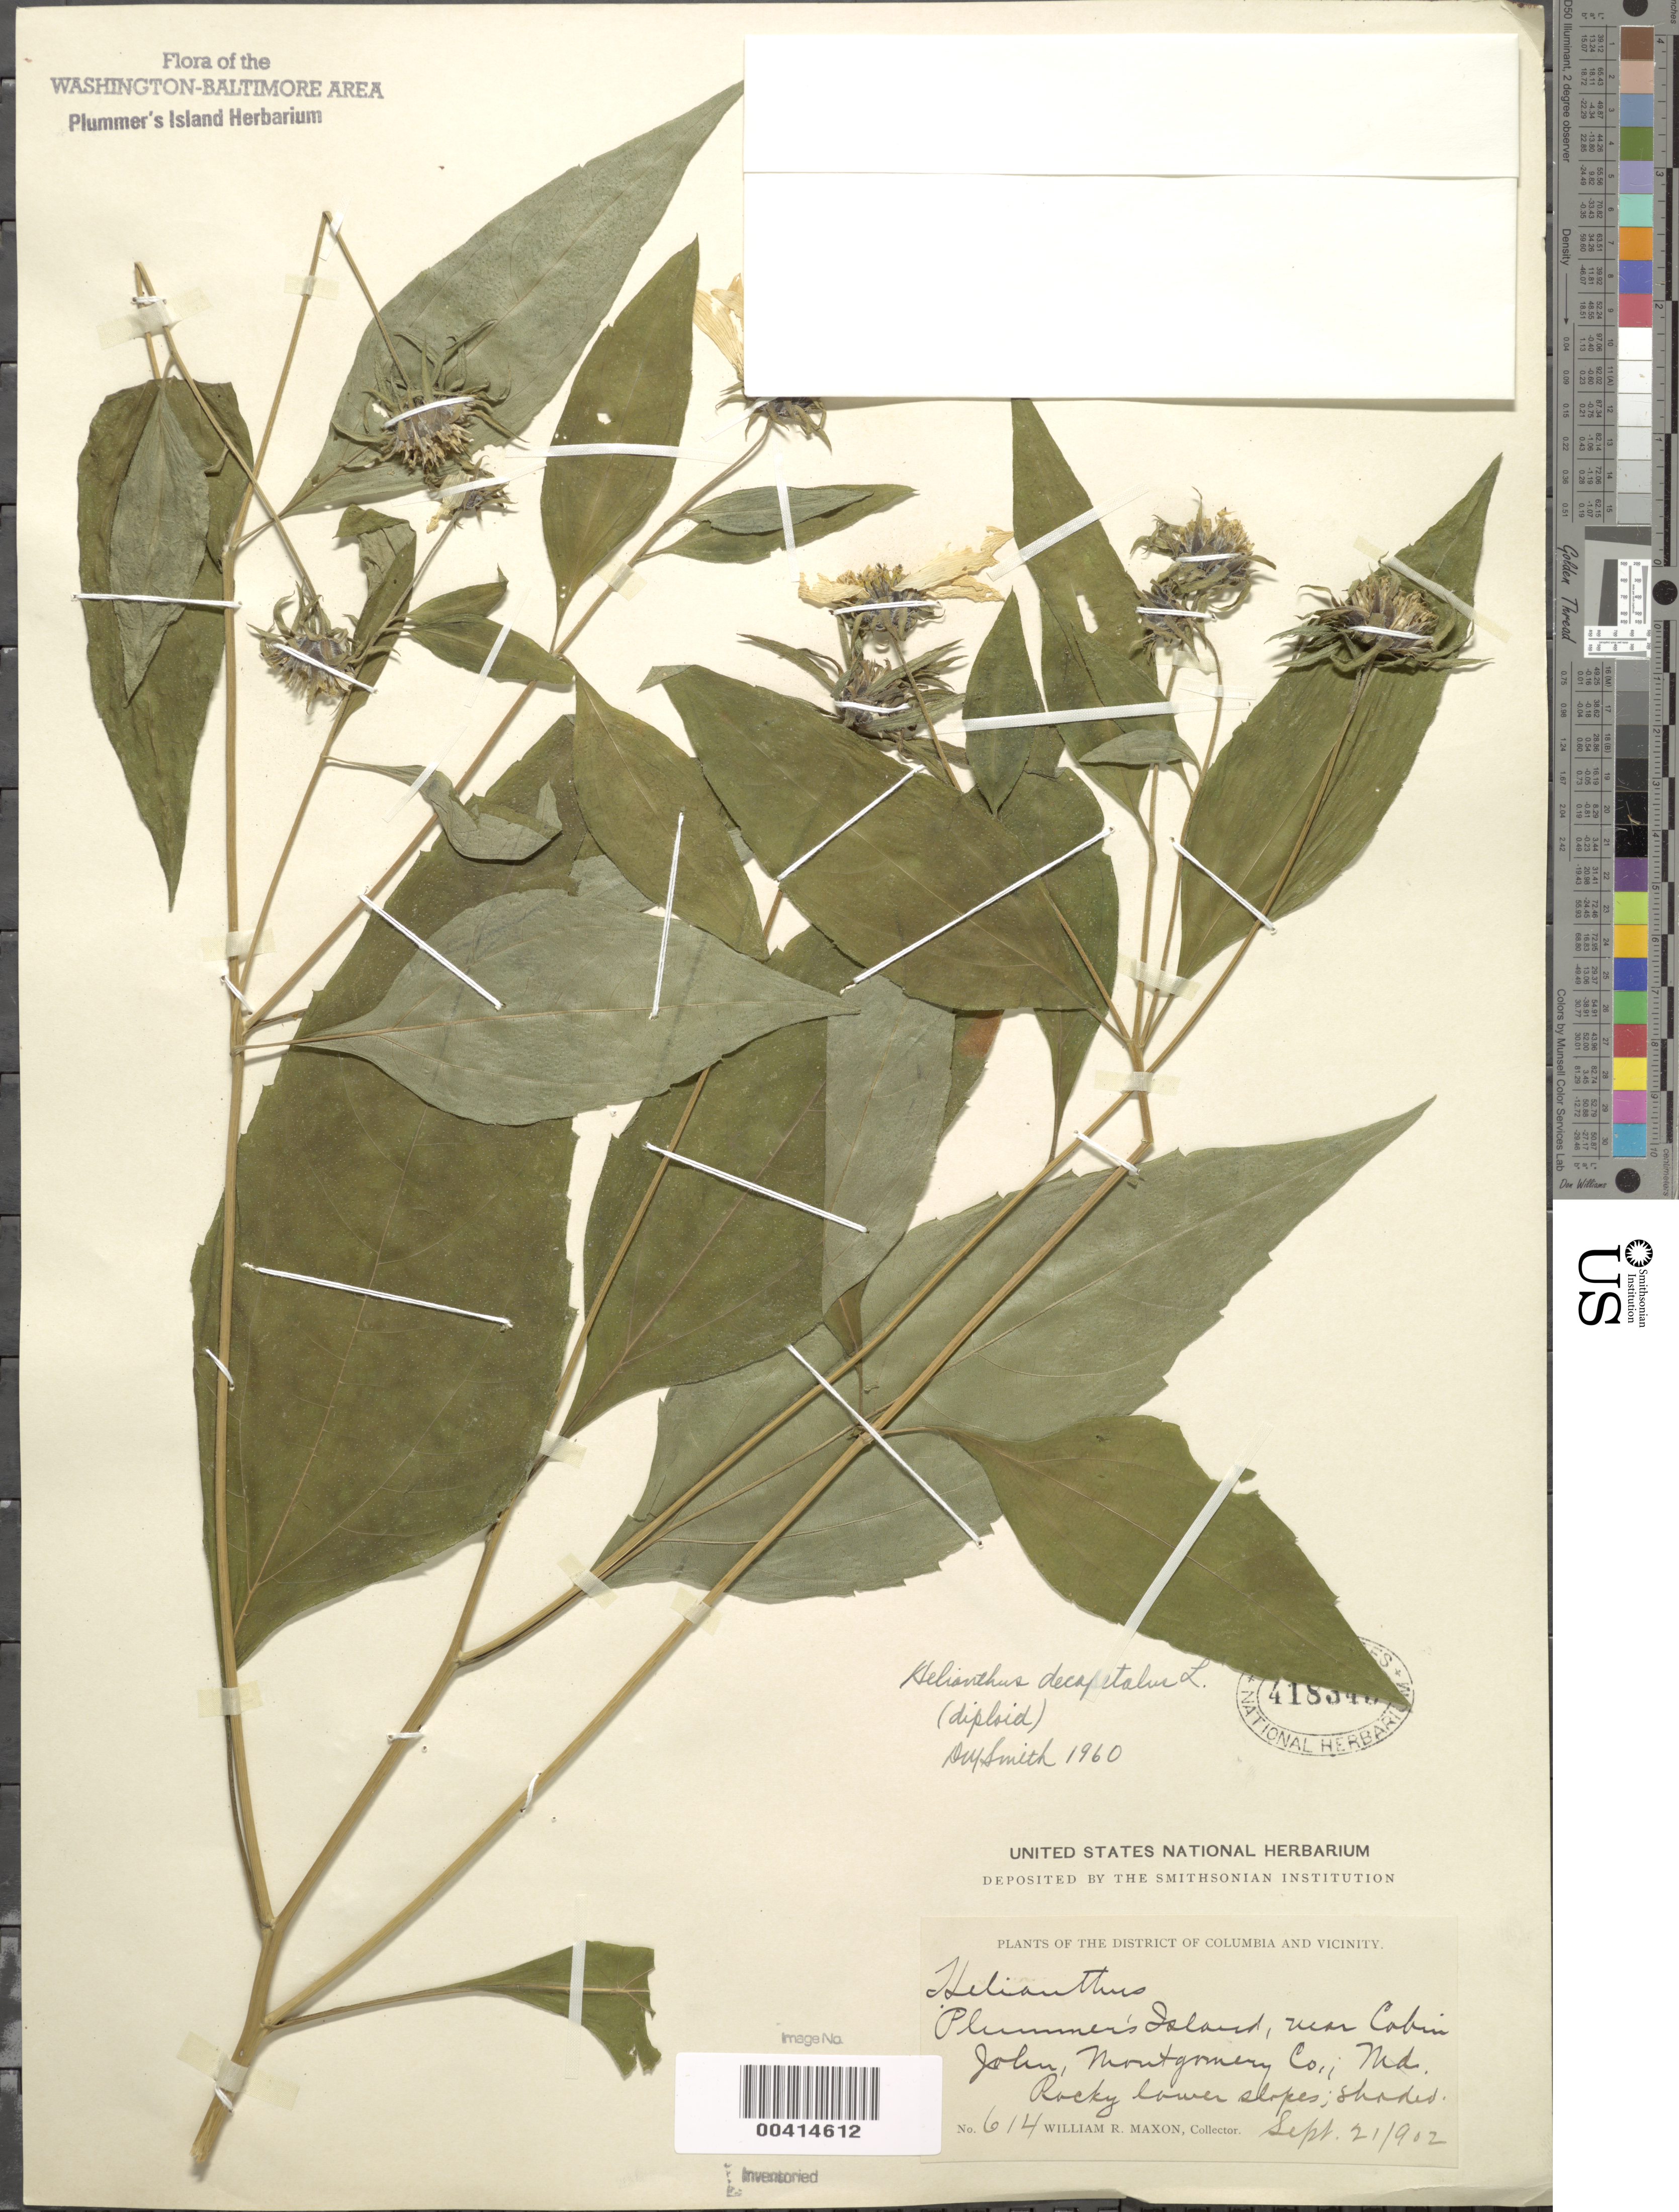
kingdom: Plantae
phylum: Tracheophyta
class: Magnoliopsida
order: Asterales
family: Asteraceae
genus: Helianthus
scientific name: Helianthus decapetalus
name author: L.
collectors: W. R. Maxon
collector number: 614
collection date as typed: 21 Sep 1902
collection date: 1902-09-21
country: United States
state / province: Maryland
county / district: Montgomery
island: Plummers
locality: Plummer's Island, near Cabin John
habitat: Rocky lower slopes, shaded.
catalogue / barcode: US 418343